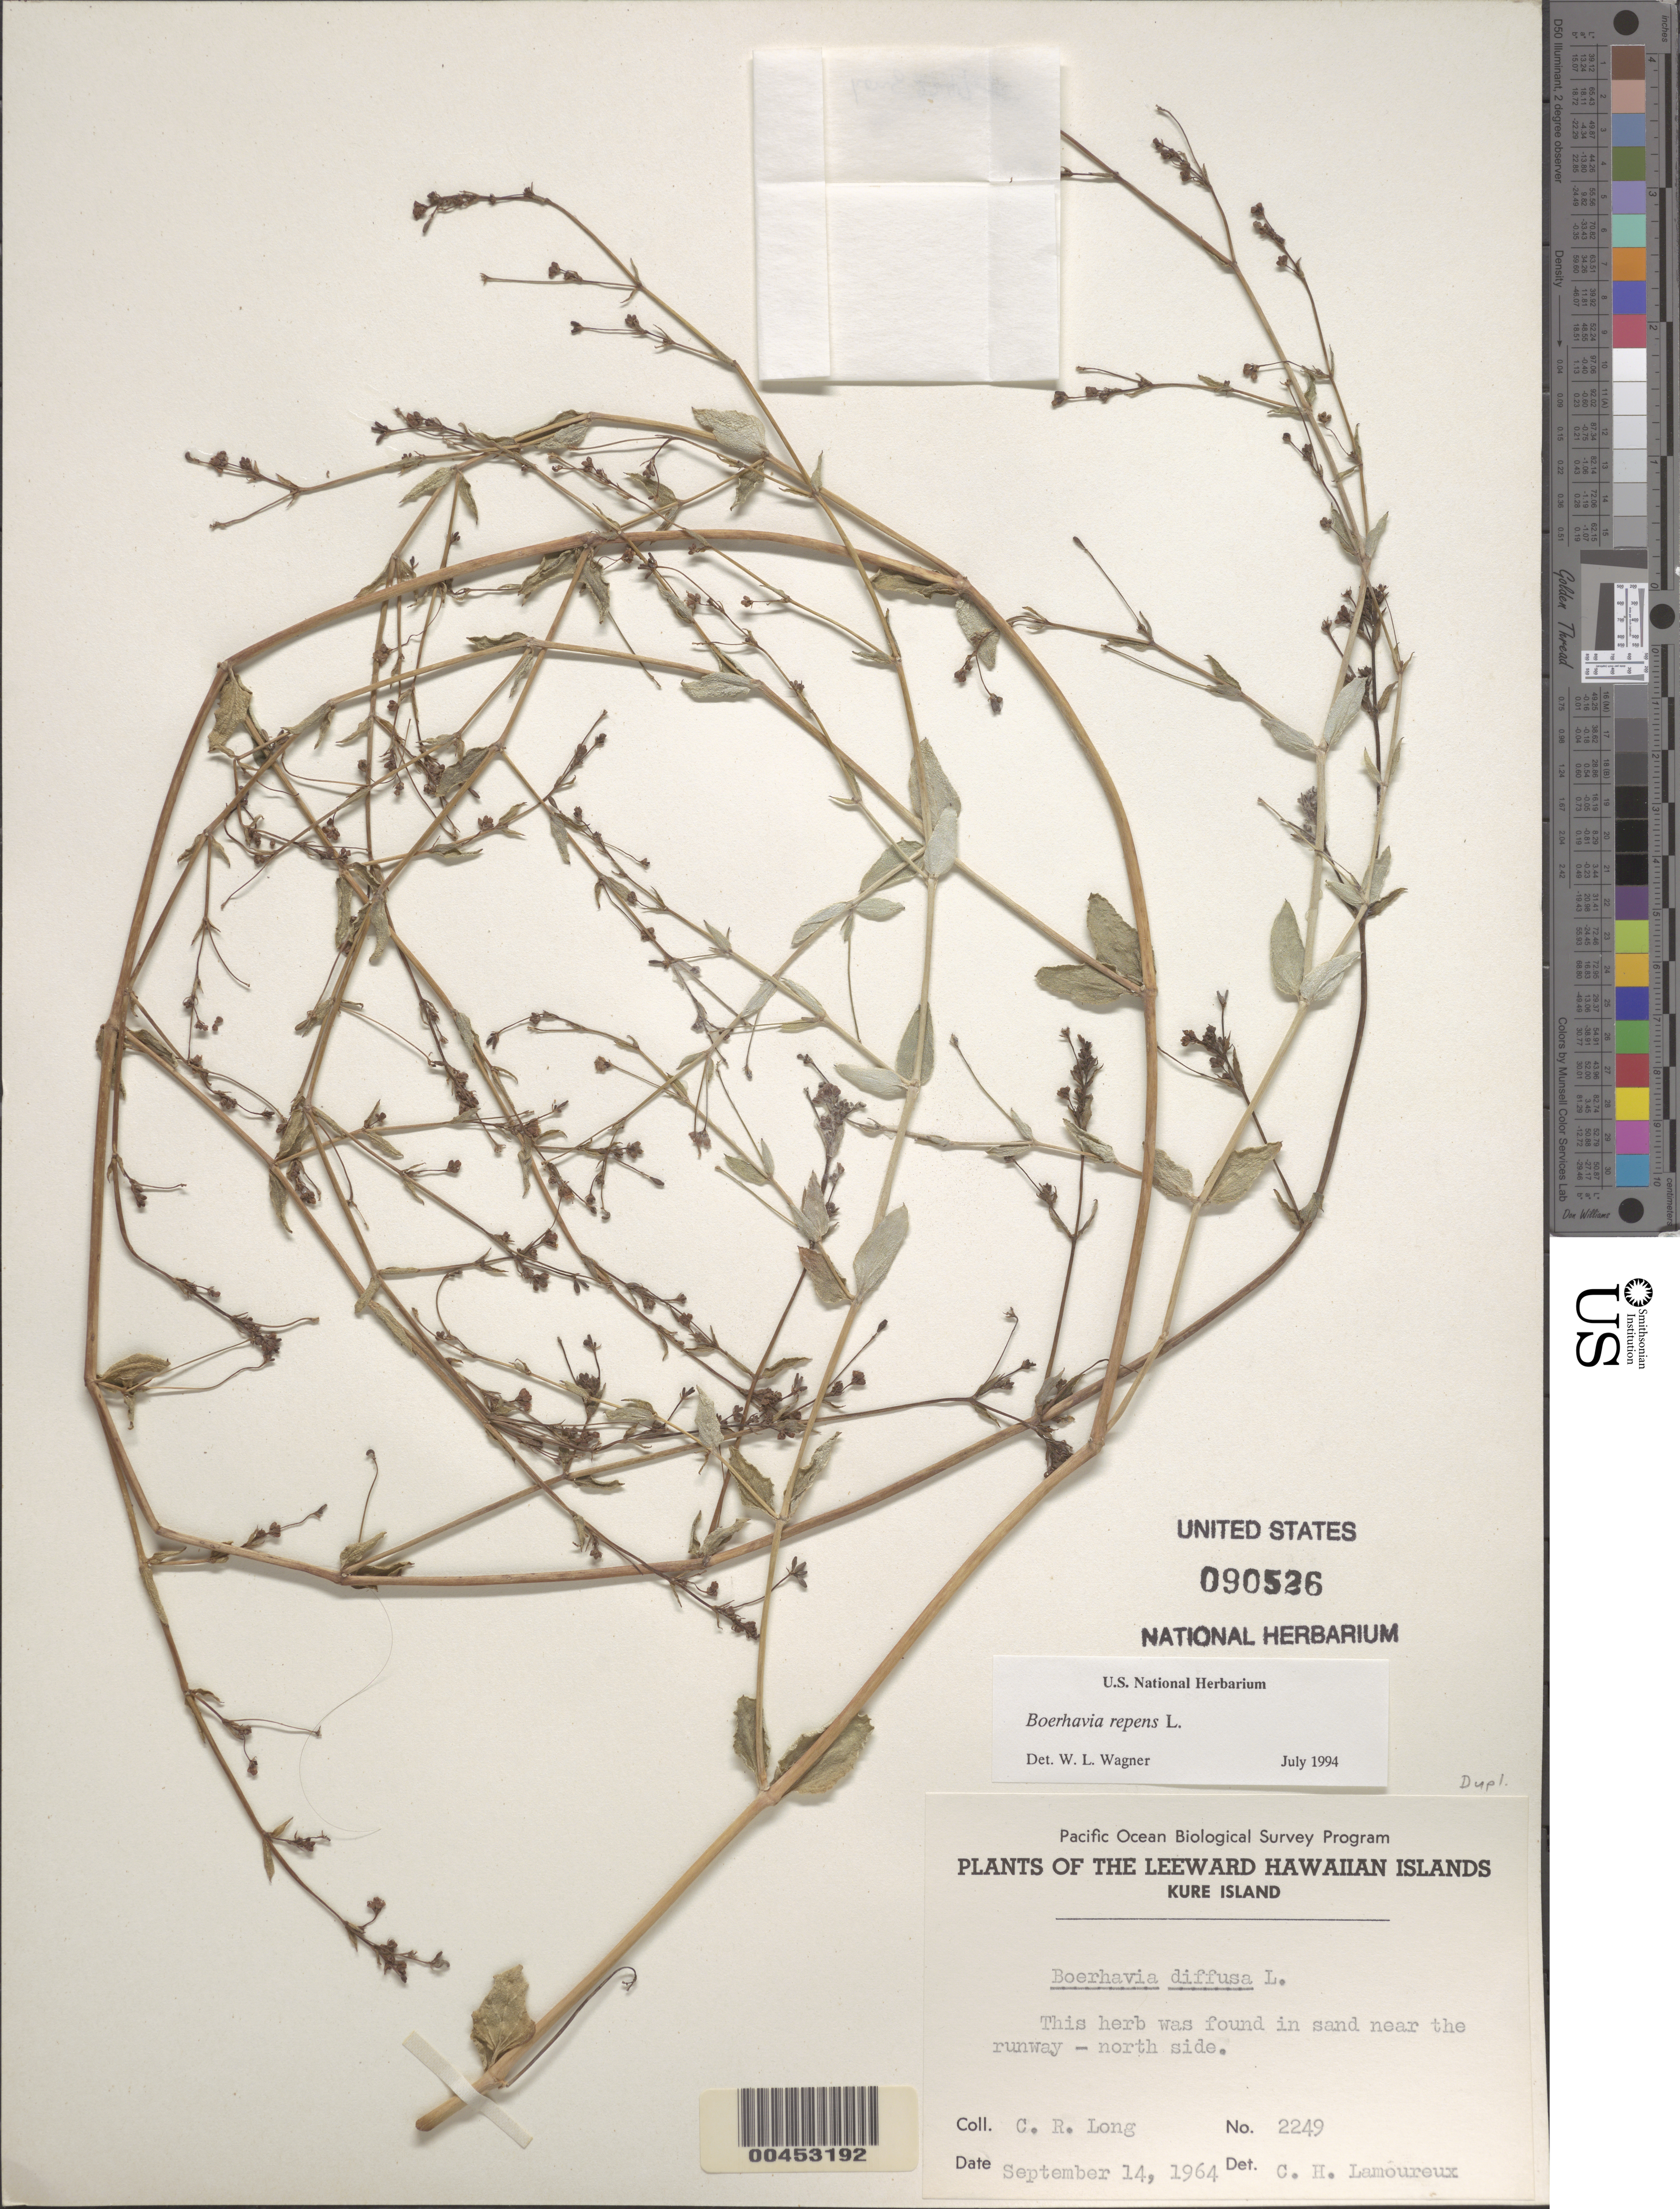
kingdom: Plantae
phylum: Tracheophyta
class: Magnoliopsida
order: Caryophyllales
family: Nyctaginaceae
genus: Boerhavia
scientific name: Boerhavia repens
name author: L.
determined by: Wagner, W. L., (BOT), Smithsonian Institution - National Museum of Natural History (UNITED STATES)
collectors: C. Long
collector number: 2249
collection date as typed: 14 Sep 1964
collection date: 1964-09-14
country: United States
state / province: Hawaii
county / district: Honolulu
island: Kure Atoll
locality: Near the runway - N side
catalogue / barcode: US 90526